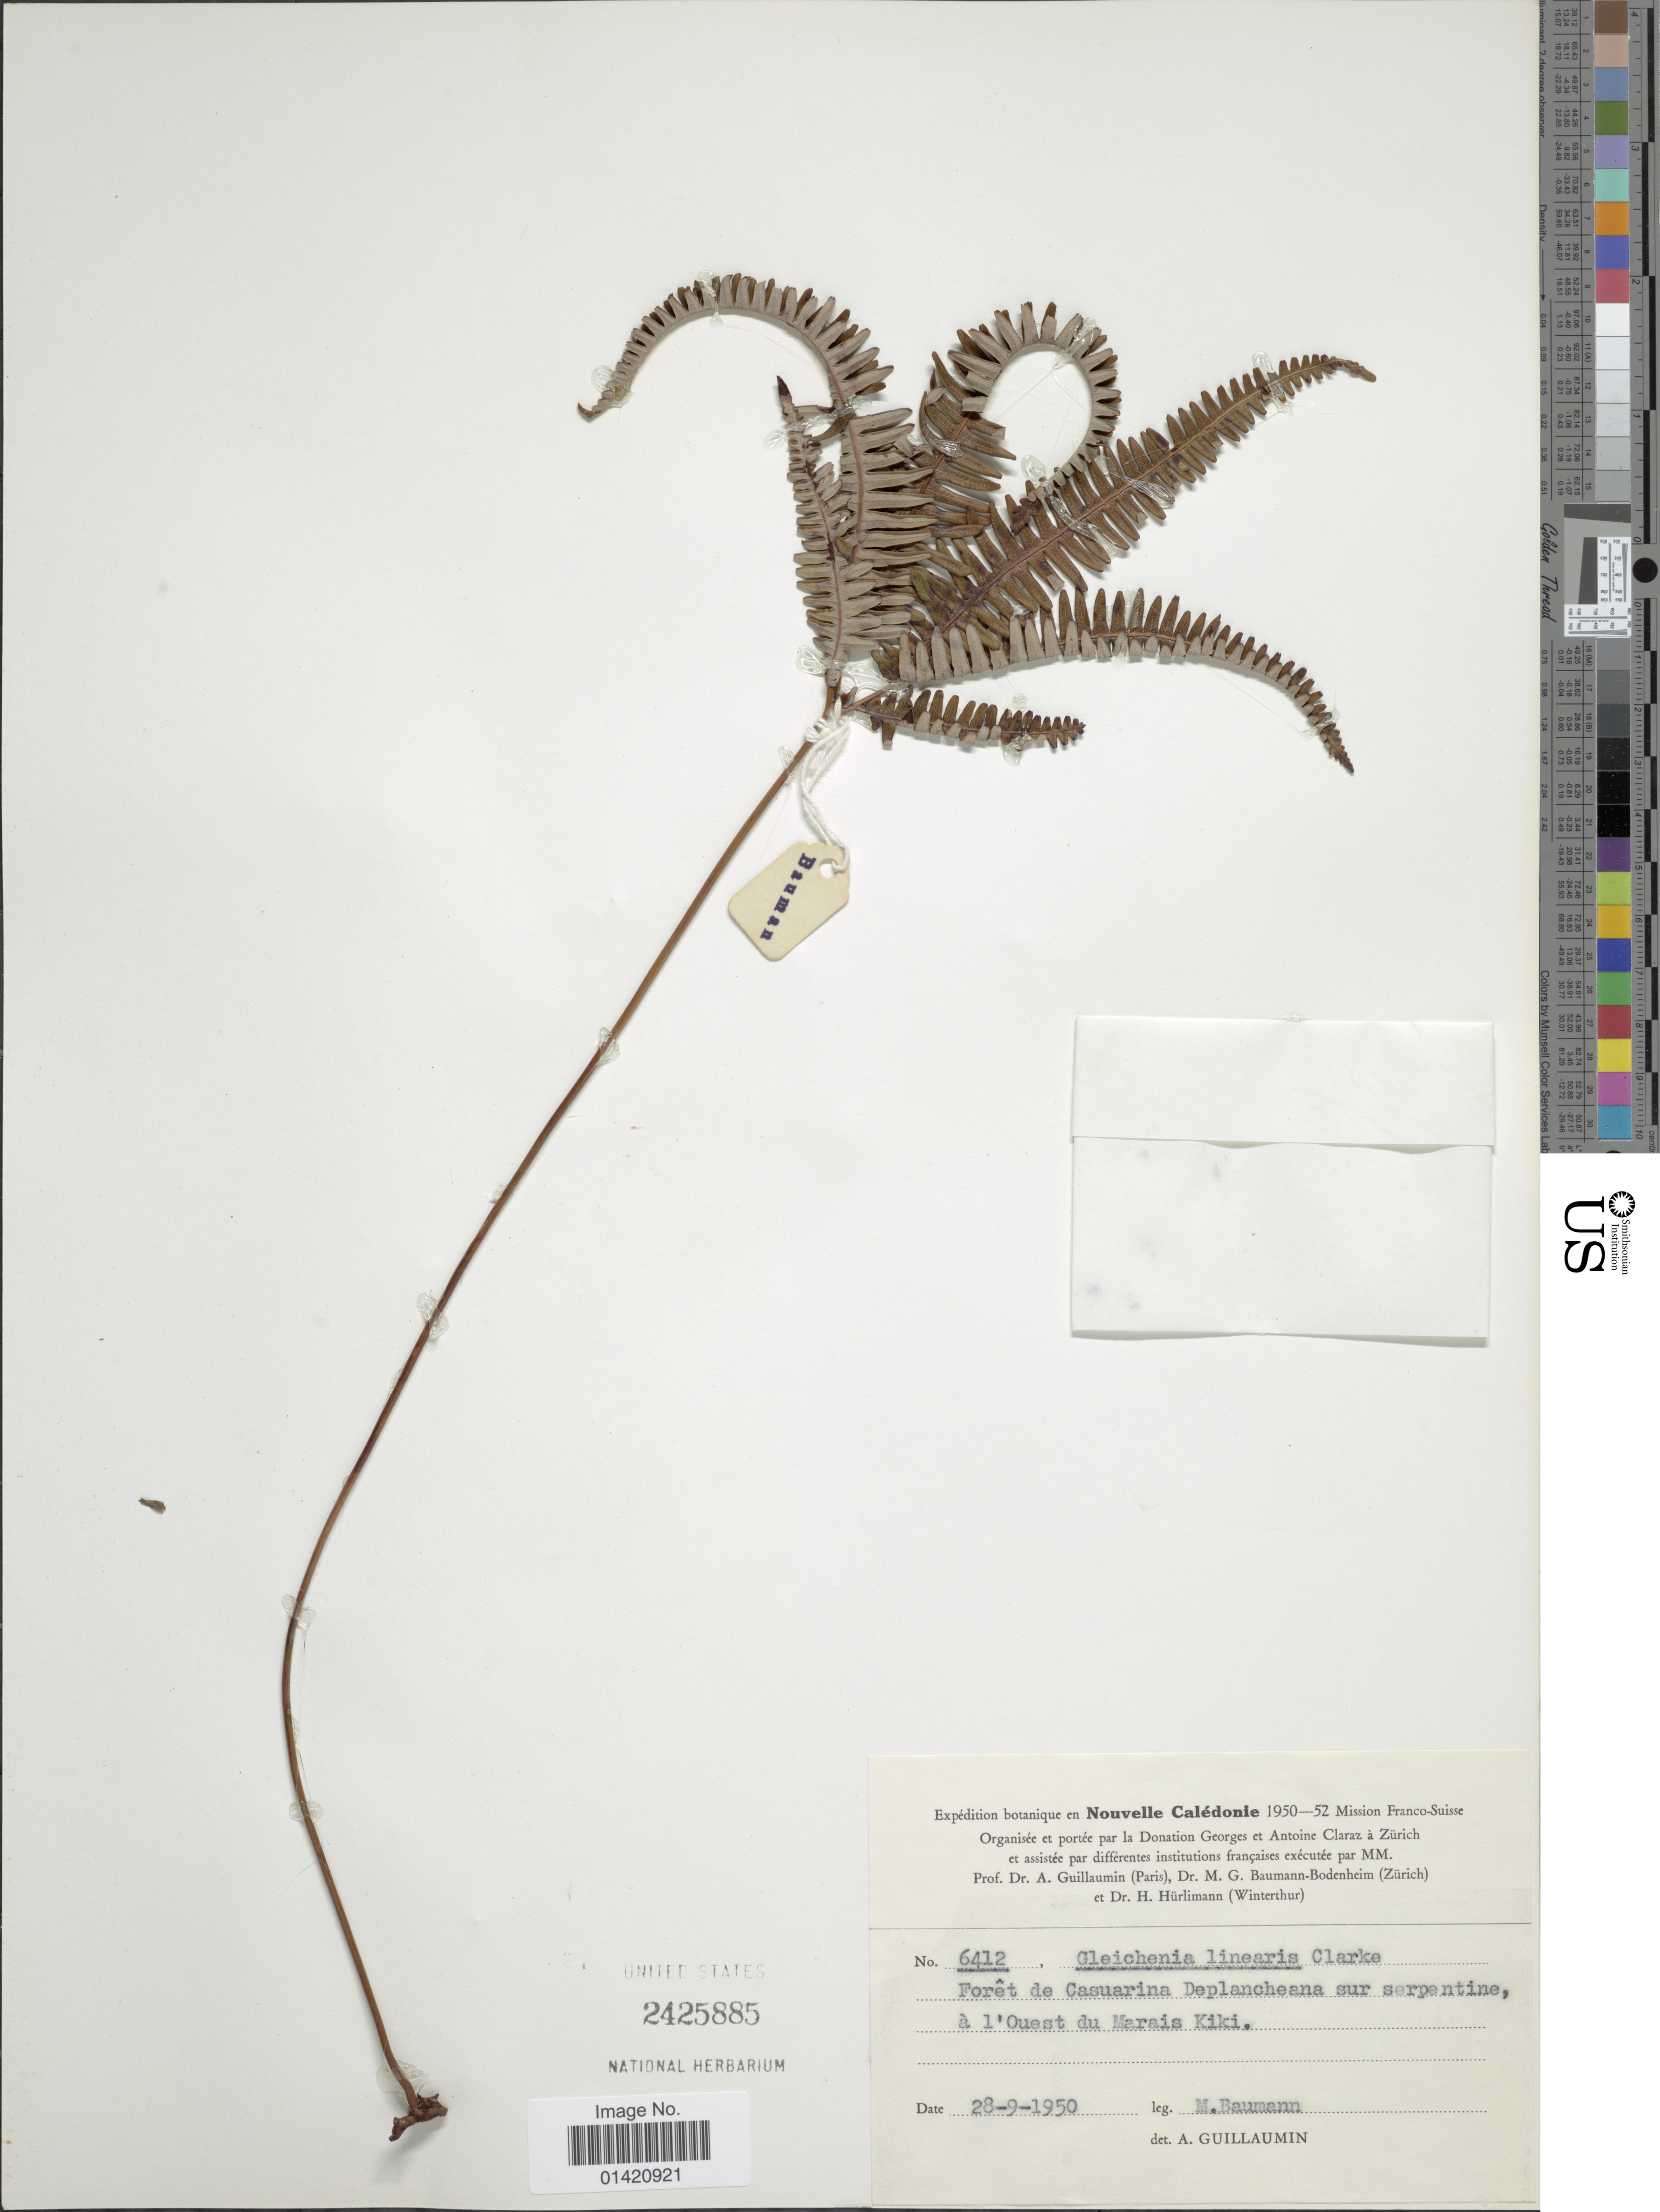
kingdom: Plantae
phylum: Tracheophyta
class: Polypodiopsida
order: Gleicheniales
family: Gleicheniaceae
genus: Dicranopteris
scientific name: Dicranopteris linearis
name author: (Burm. f.) Underw.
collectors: M. Baumann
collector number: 6412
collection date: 1950-09-28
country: New Caledonia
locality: Forêt de Casuarina Deplancheana sur serpentine, à l'Ouest du Marais Kiki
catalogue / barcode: US 2425885